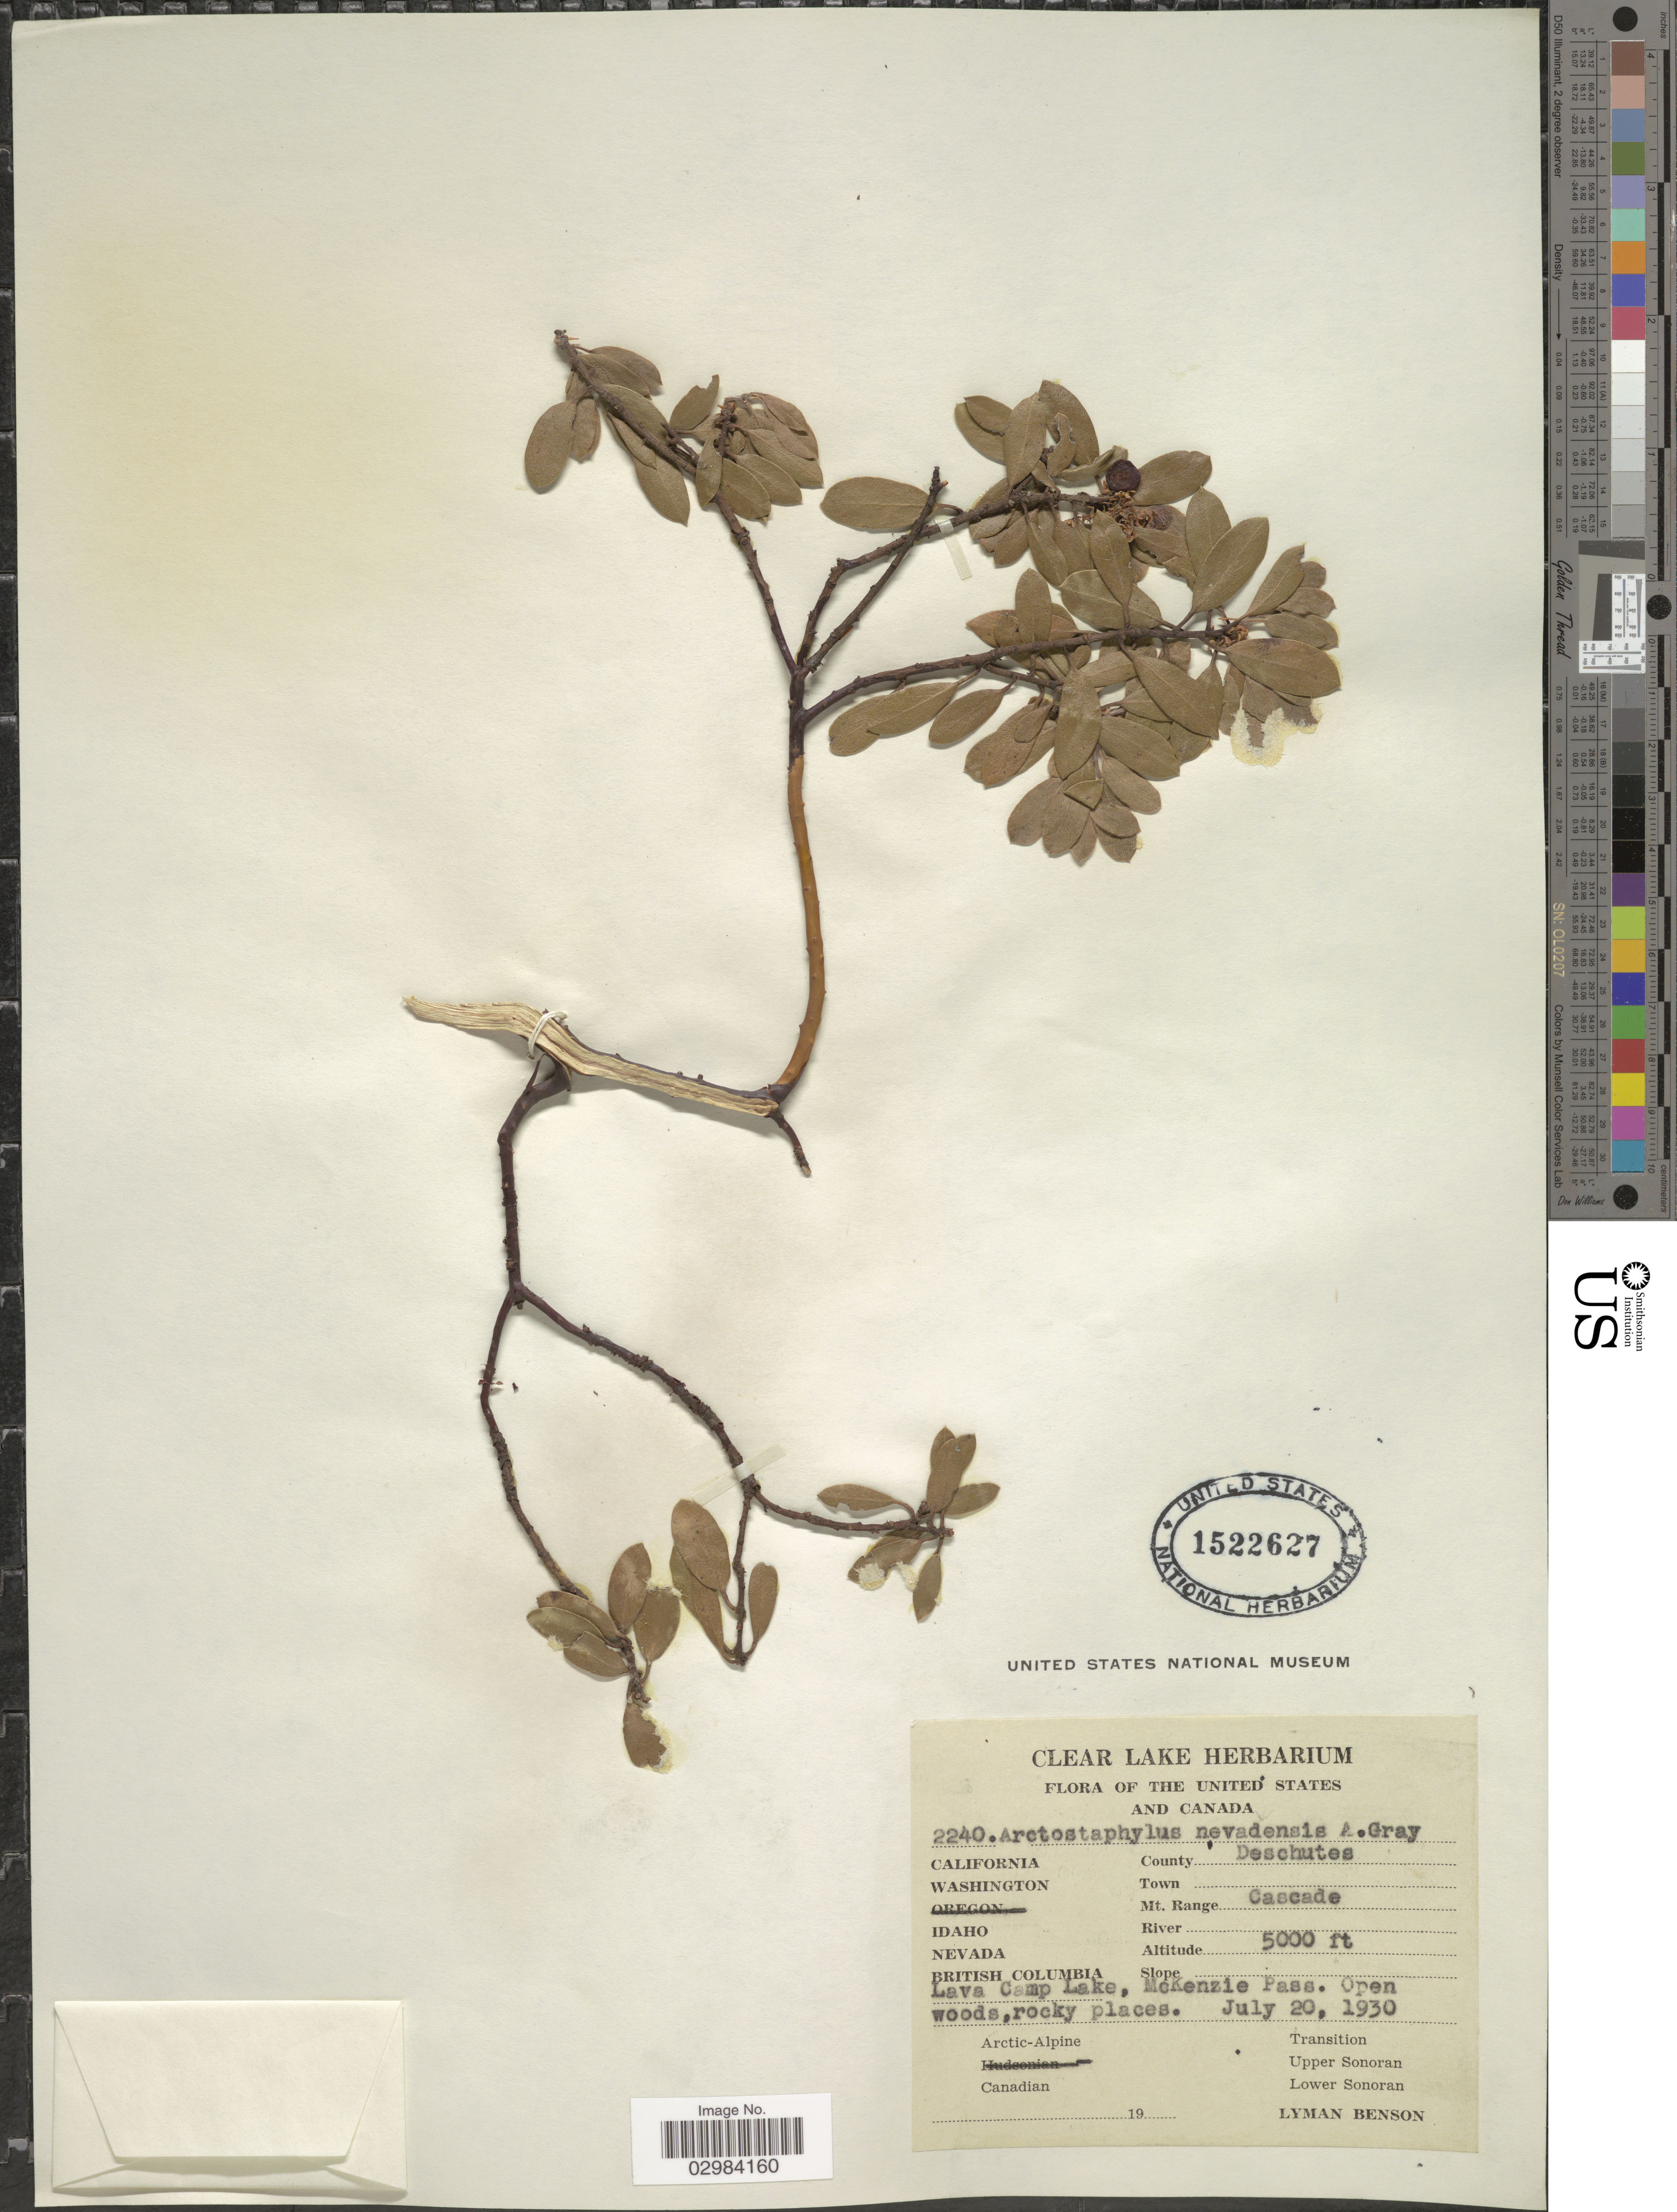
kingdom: Plantae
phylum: Tracheophyta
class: Magnoliopsida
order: Ericales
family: Ericaceae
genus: Arctostaphylos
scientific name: Arctostaphylos nevadensis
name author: A. Gray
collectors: L. D. Benson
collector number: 2240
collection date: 1930-07-20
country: United States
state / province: Oregon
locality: County Deschutes, Mt. Range Cascade, Lava Camp Lake, McKenzie Pass.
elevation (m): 1524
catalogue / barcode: US 1522627